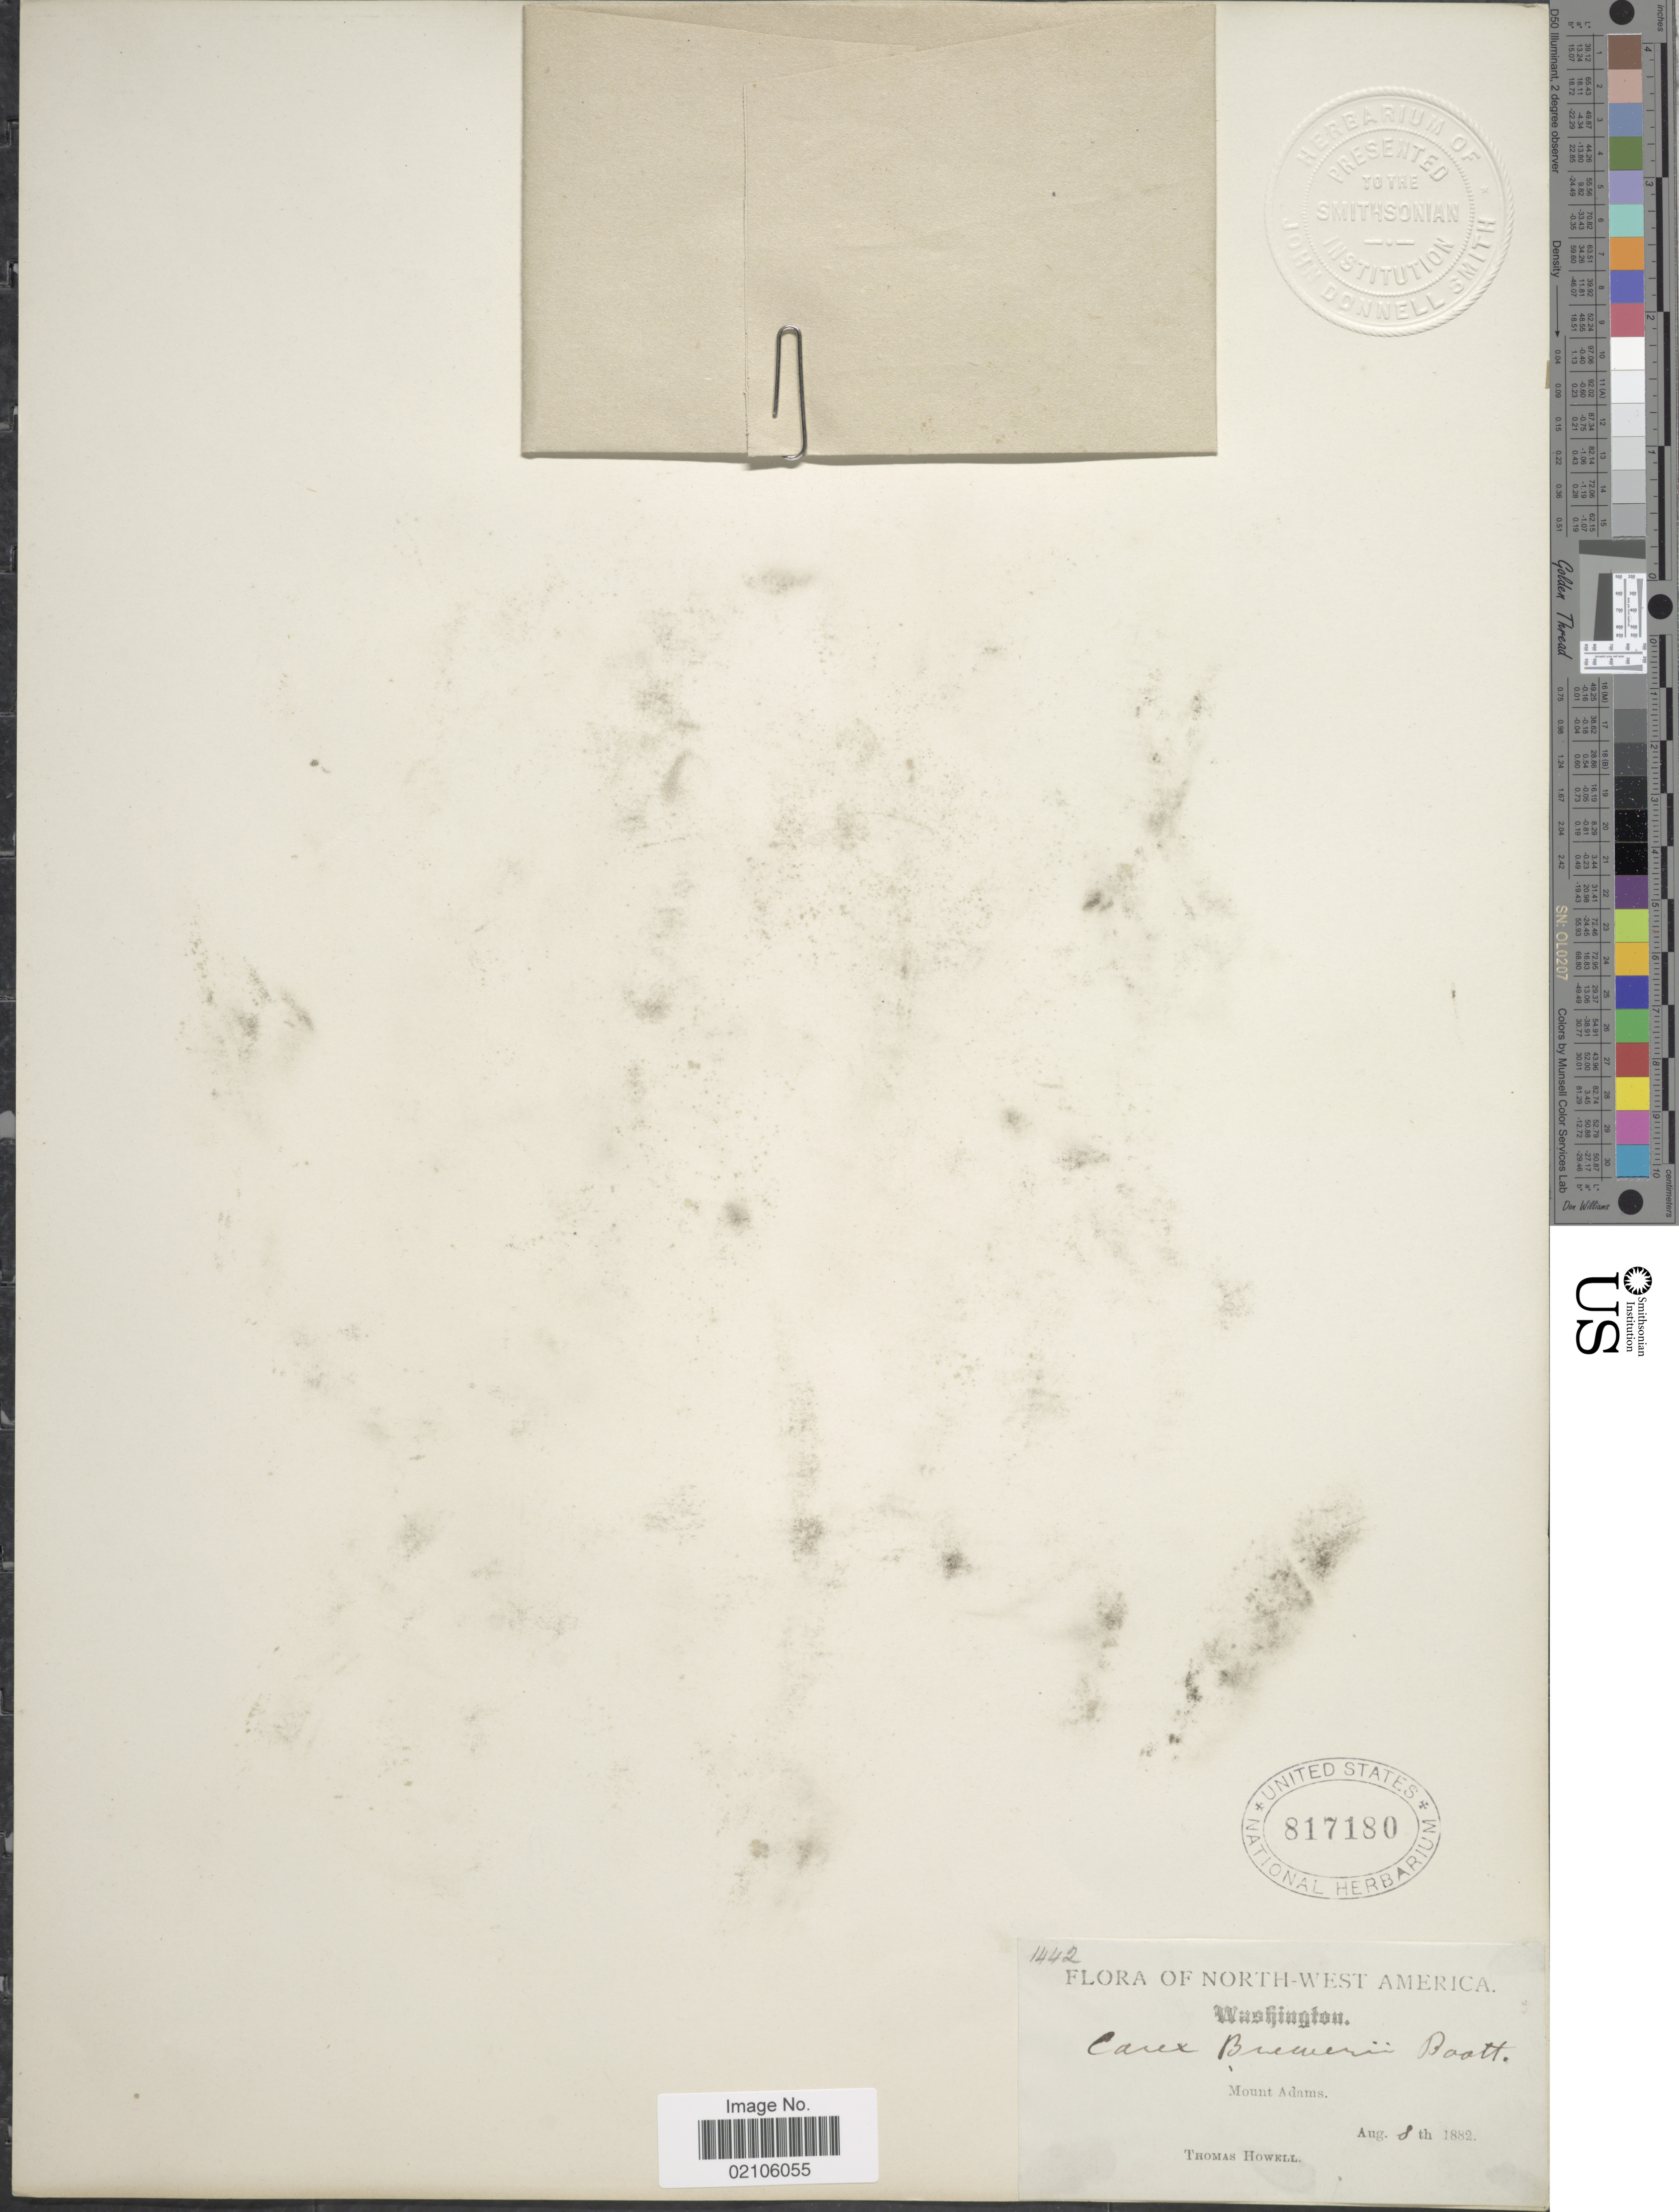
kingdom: Plantae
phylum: Tracheophyta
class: Liliopsida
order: Poales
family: Cyperaceae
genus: Carex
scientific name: Carex breweri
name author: Boott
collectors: T. Howell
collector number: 1442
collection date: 1882-08-08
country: United States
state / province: Washington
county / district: Yakima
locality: North-West America, Mount Adams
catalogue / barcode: US 817180